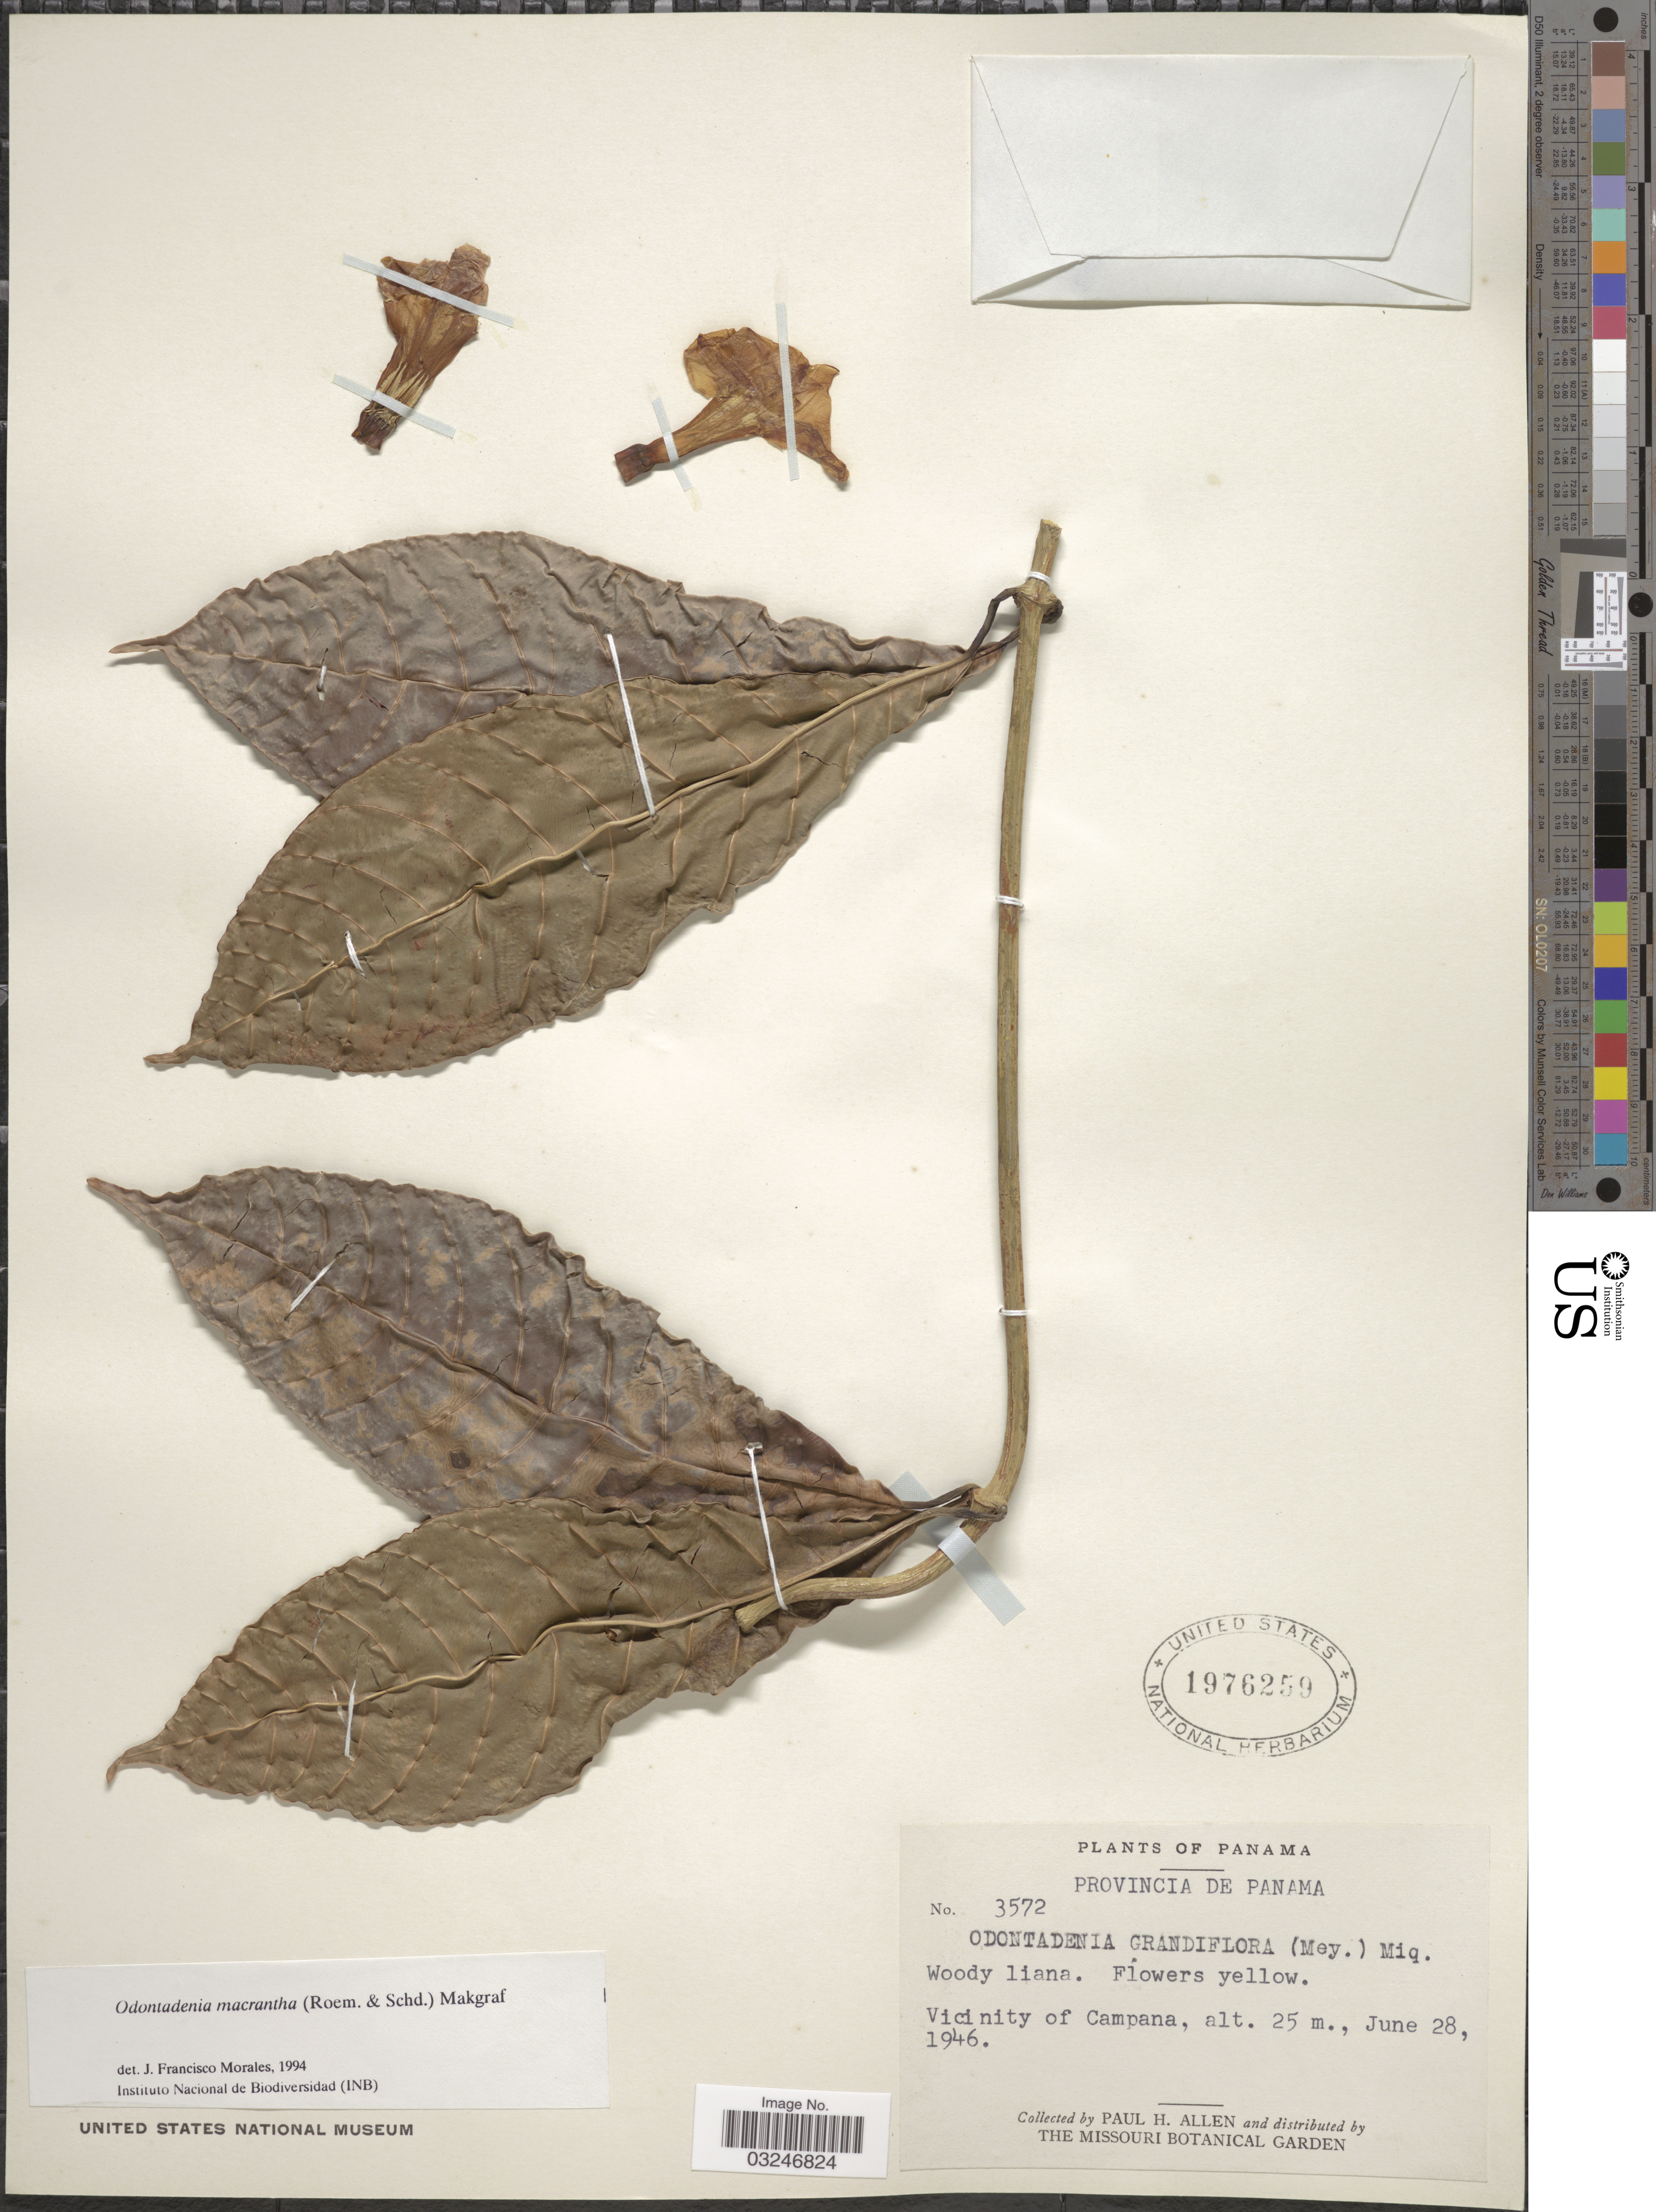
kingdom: Plantae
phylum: Tracheophyta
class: Magnoliopsida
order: Gentianales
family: Apocynaceae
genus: Odontadenia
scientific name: Odontadenia macrantha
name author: (Roem. & Schult.) Markgr.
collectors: P. H. Allen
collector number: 3572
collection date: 1946-06-28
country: Panama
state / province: Panamá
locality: Vicinity of Campana.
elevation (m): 25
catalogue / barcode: US 1976259